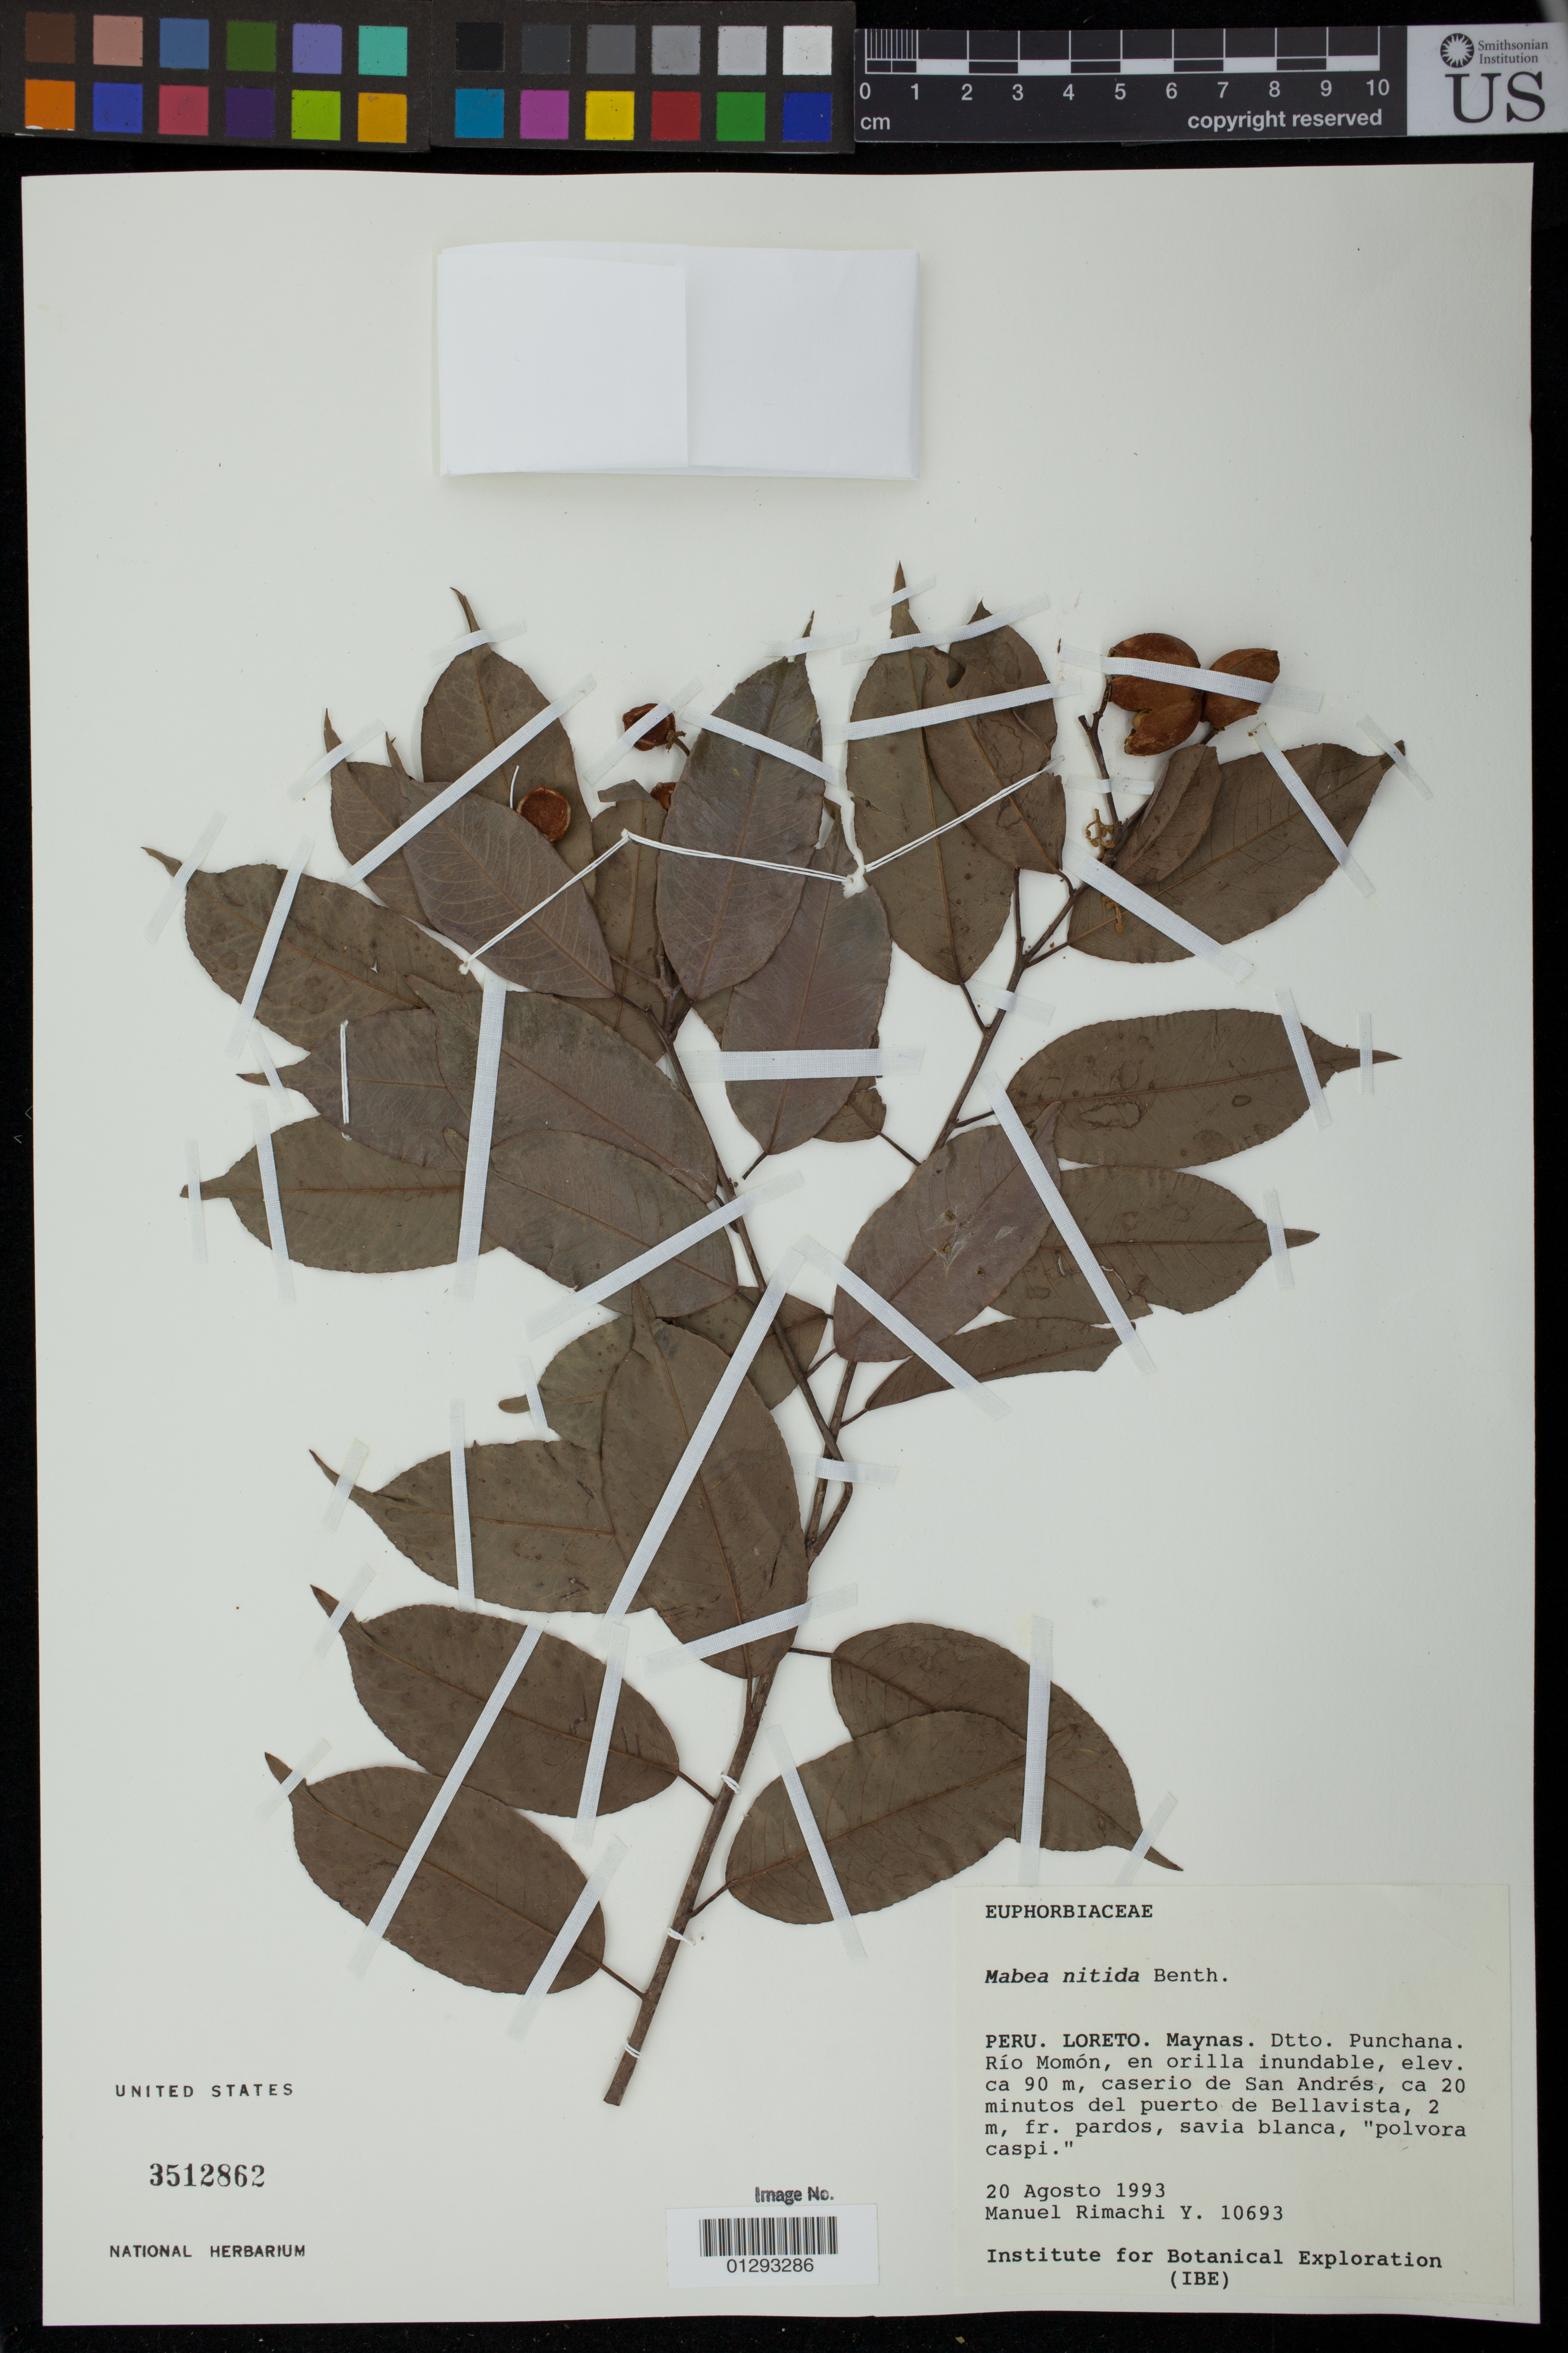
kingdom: Plantae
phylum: Tracheophyta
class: Magnoliopsida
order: Malpighiales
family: Euphorbiaceae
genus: Mabea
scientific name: Mabea nitida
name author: Spruce ex Benth.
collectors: M. Rimachi Y.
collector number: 10693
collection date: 1993-08-20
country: Peru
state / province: Loreto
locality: Maynas. Dtto. Punchana. Rio Momon, en orilla inundable, caserio de San Andre, ca 20 minutos del puerto de Bellavista.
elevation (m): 90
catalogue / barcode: US 3512862